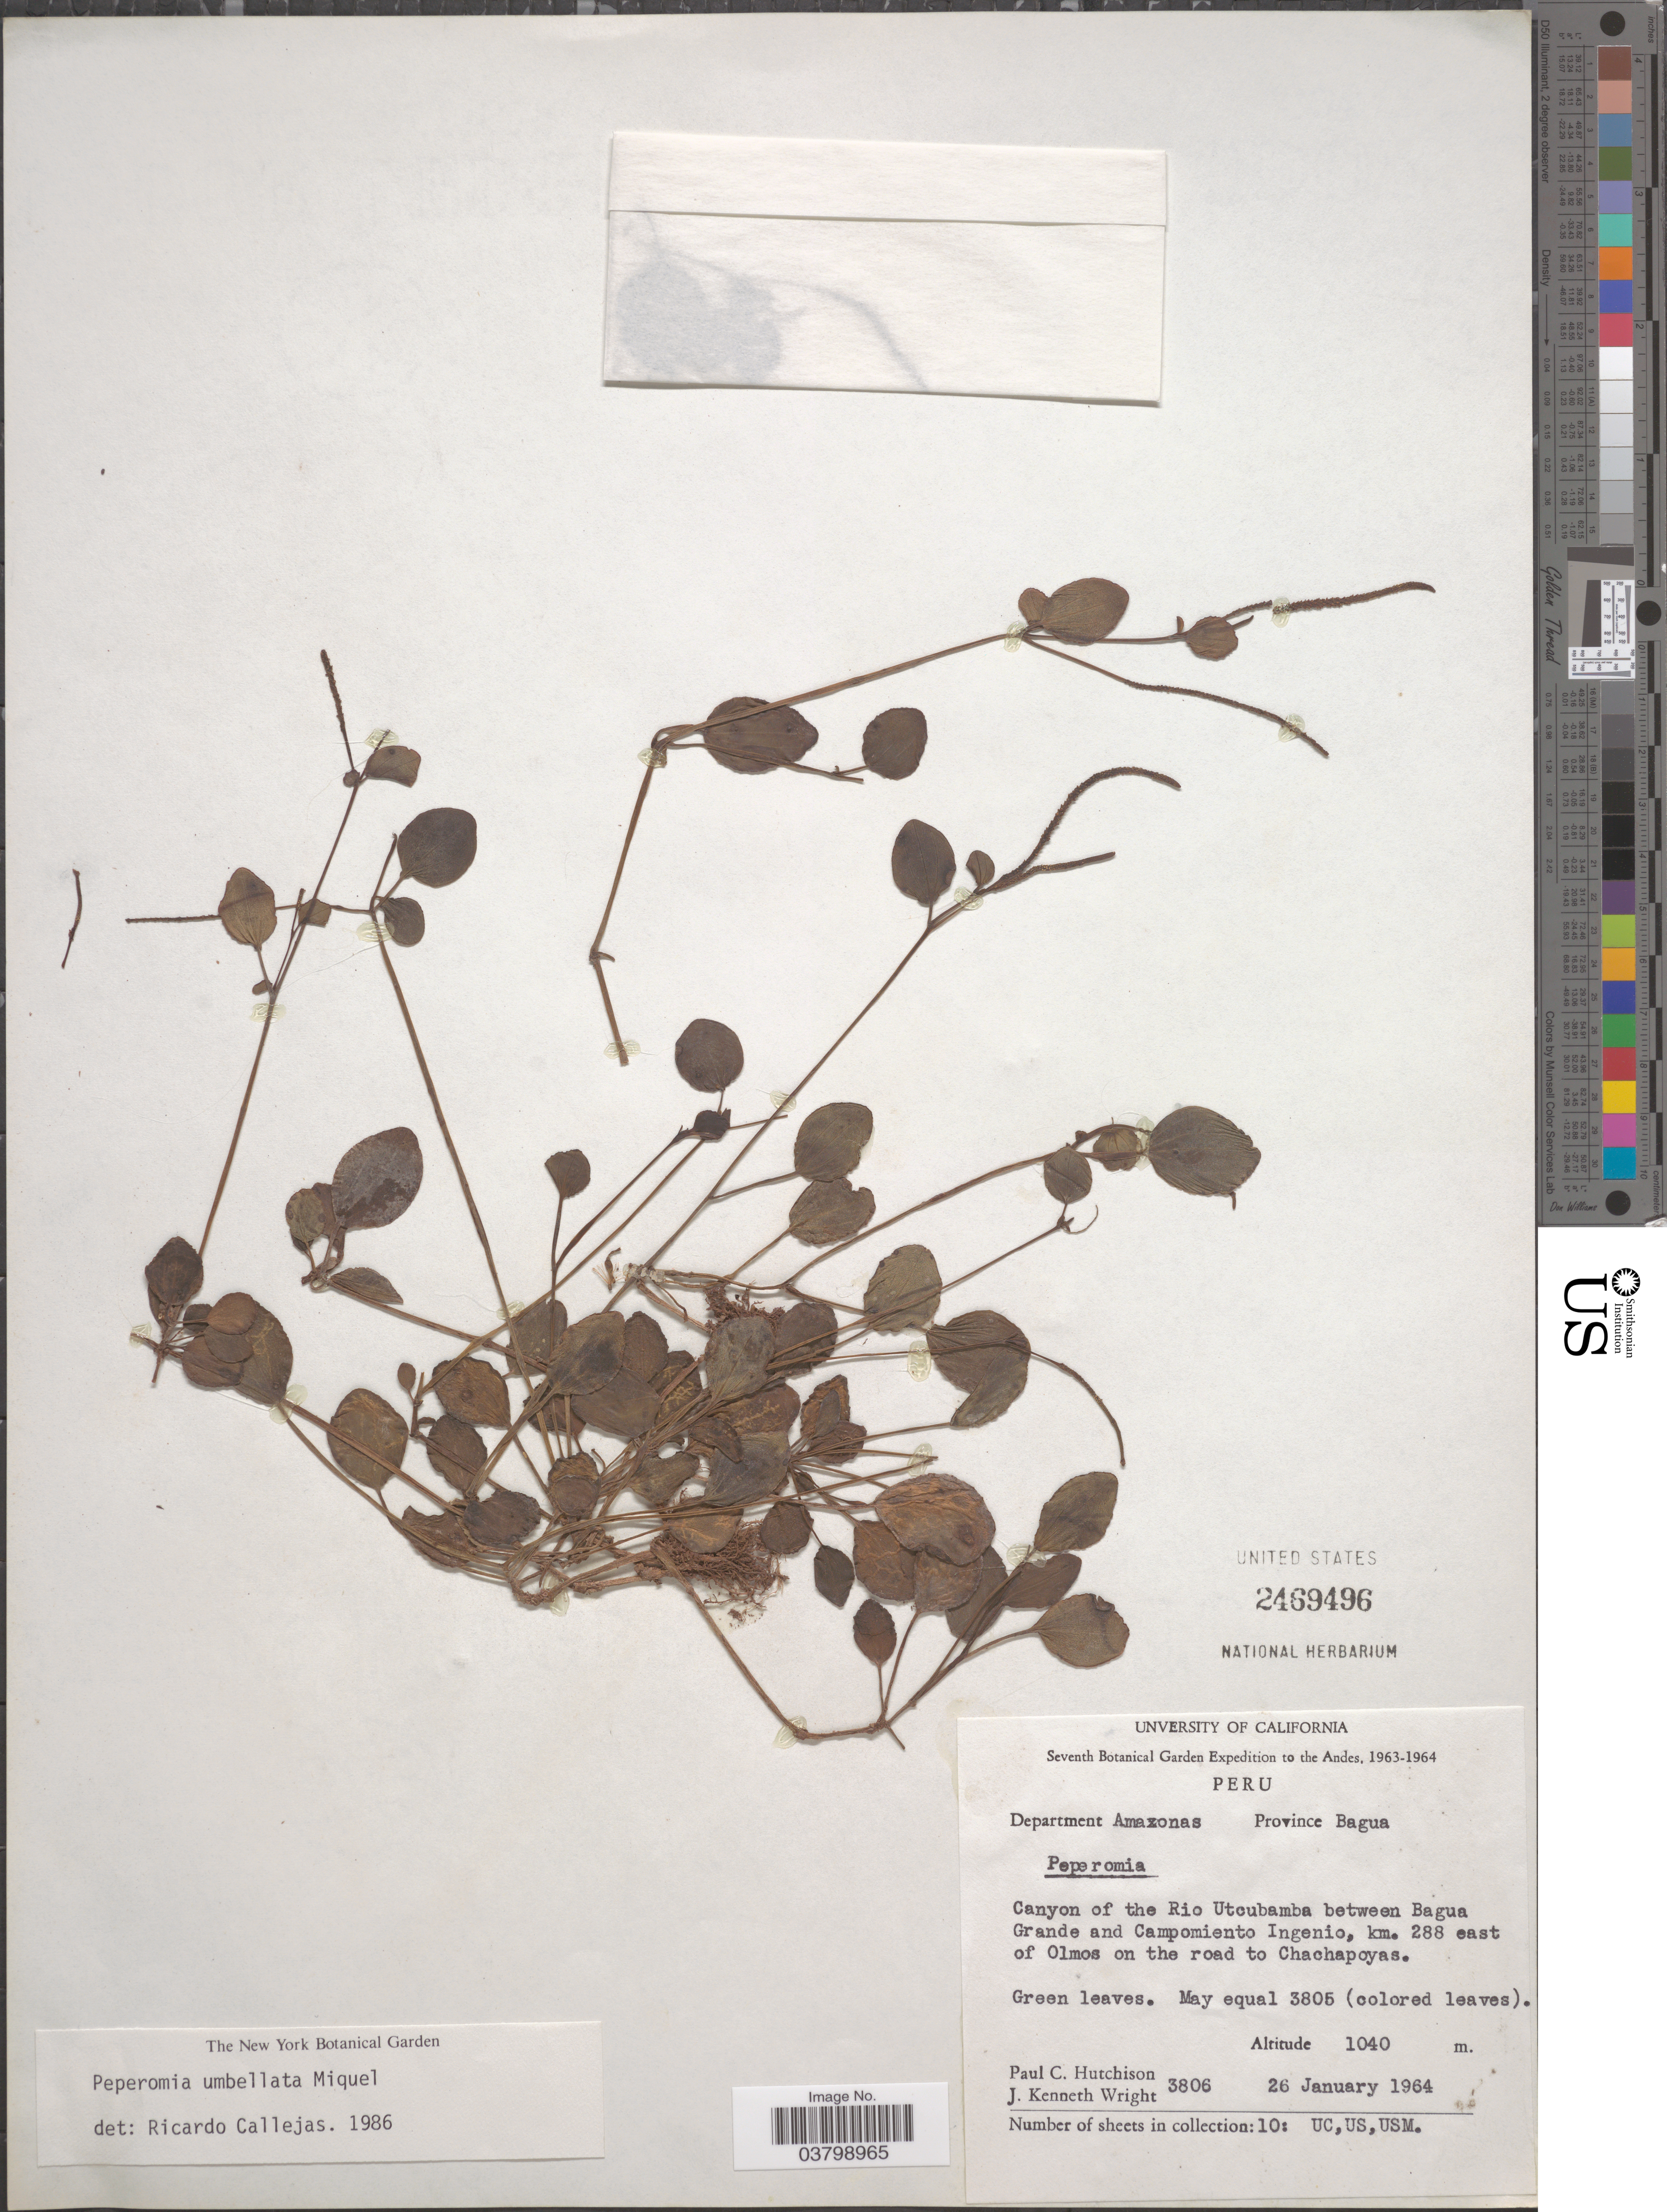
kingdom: Plantae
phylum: Tracheophyta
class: Magnoliopsida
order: Piperales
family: Piperaceae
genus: Peperomia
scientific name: Peperomia umbellata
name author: (L.) Kunth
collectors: P. C. Hutchison & J. K. Wright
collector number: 3806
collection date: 1964-01-26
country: Peru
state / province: Amazonas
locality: The Andes. Department Amazonas. Province Bagua. Canyon of the Rio Utcubamba between Bagua Grande and Campomiento Ingenio, km. 288 east of Olmos on the road to Chachapoyas.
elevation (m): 1040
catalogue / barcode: US 2469496